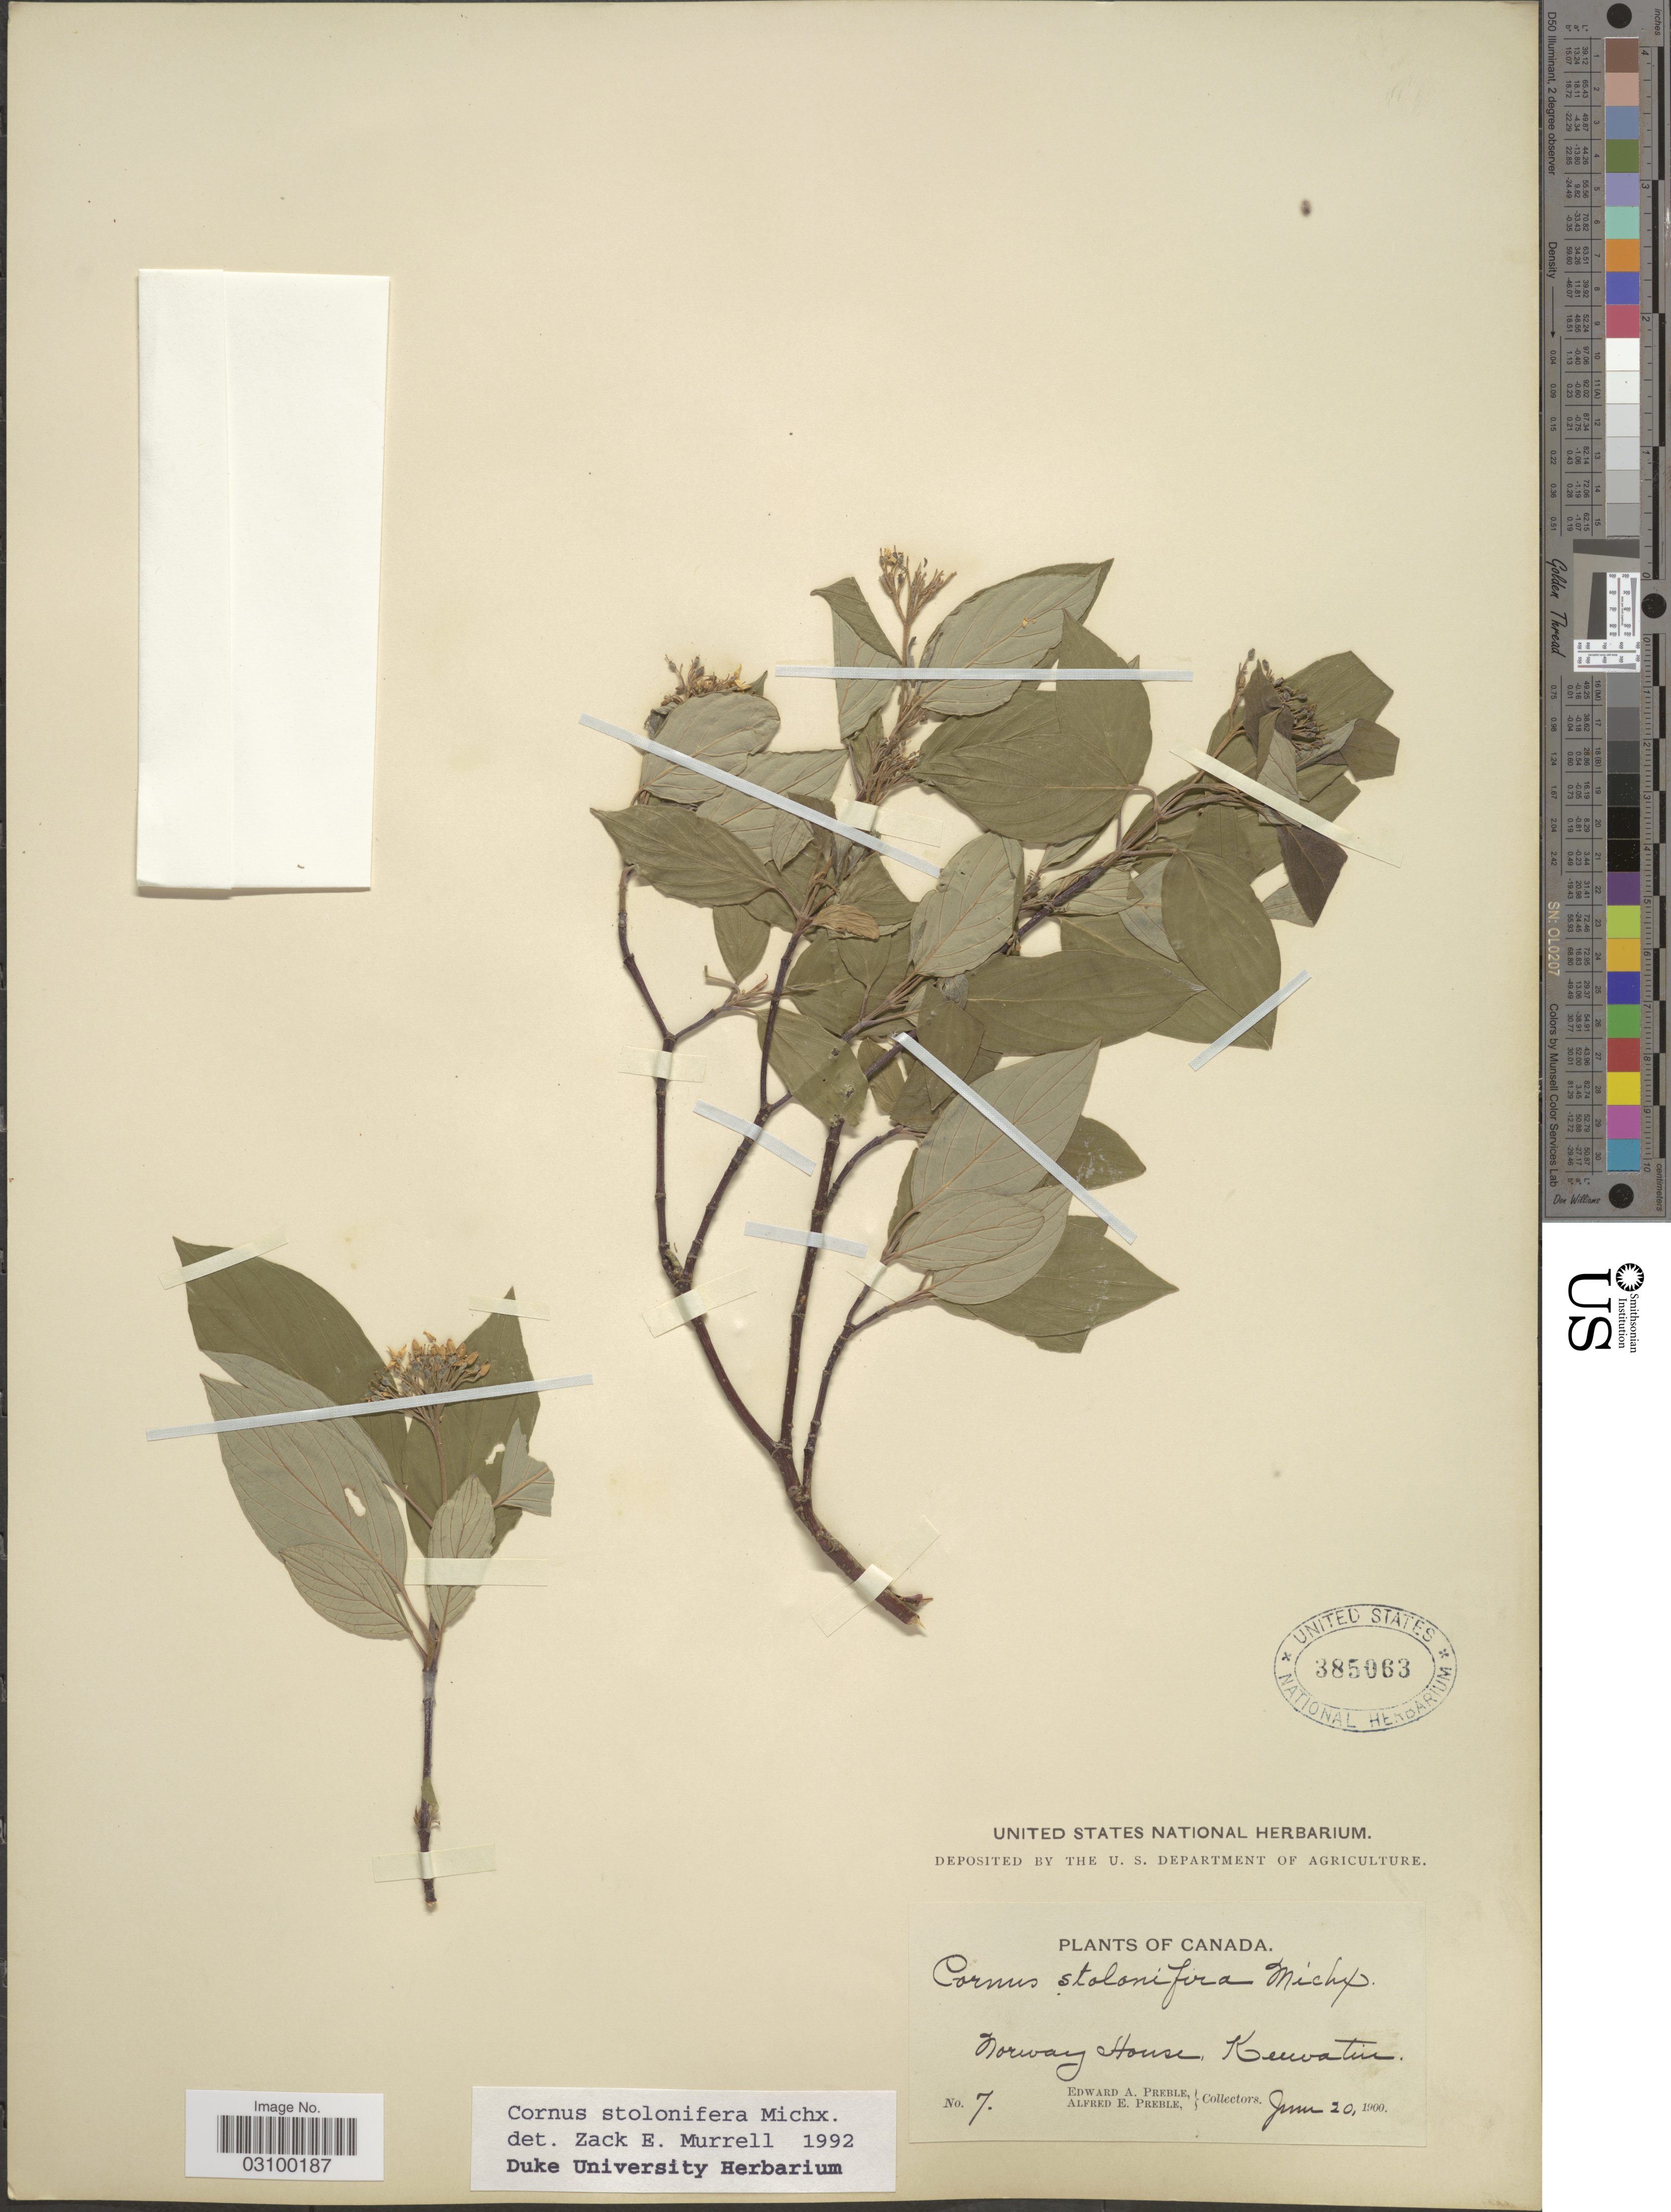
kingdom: Plantae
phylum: Tracheophyta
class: Magnoliopsida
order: Cornales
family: Cornaceae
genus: Cornus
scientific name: Cornus sericea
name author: L.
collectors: E. Preble & A. Preble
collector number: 7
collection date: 1900-06-20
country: Canada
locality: Norway House, Keewatin.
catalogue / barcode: US 385063